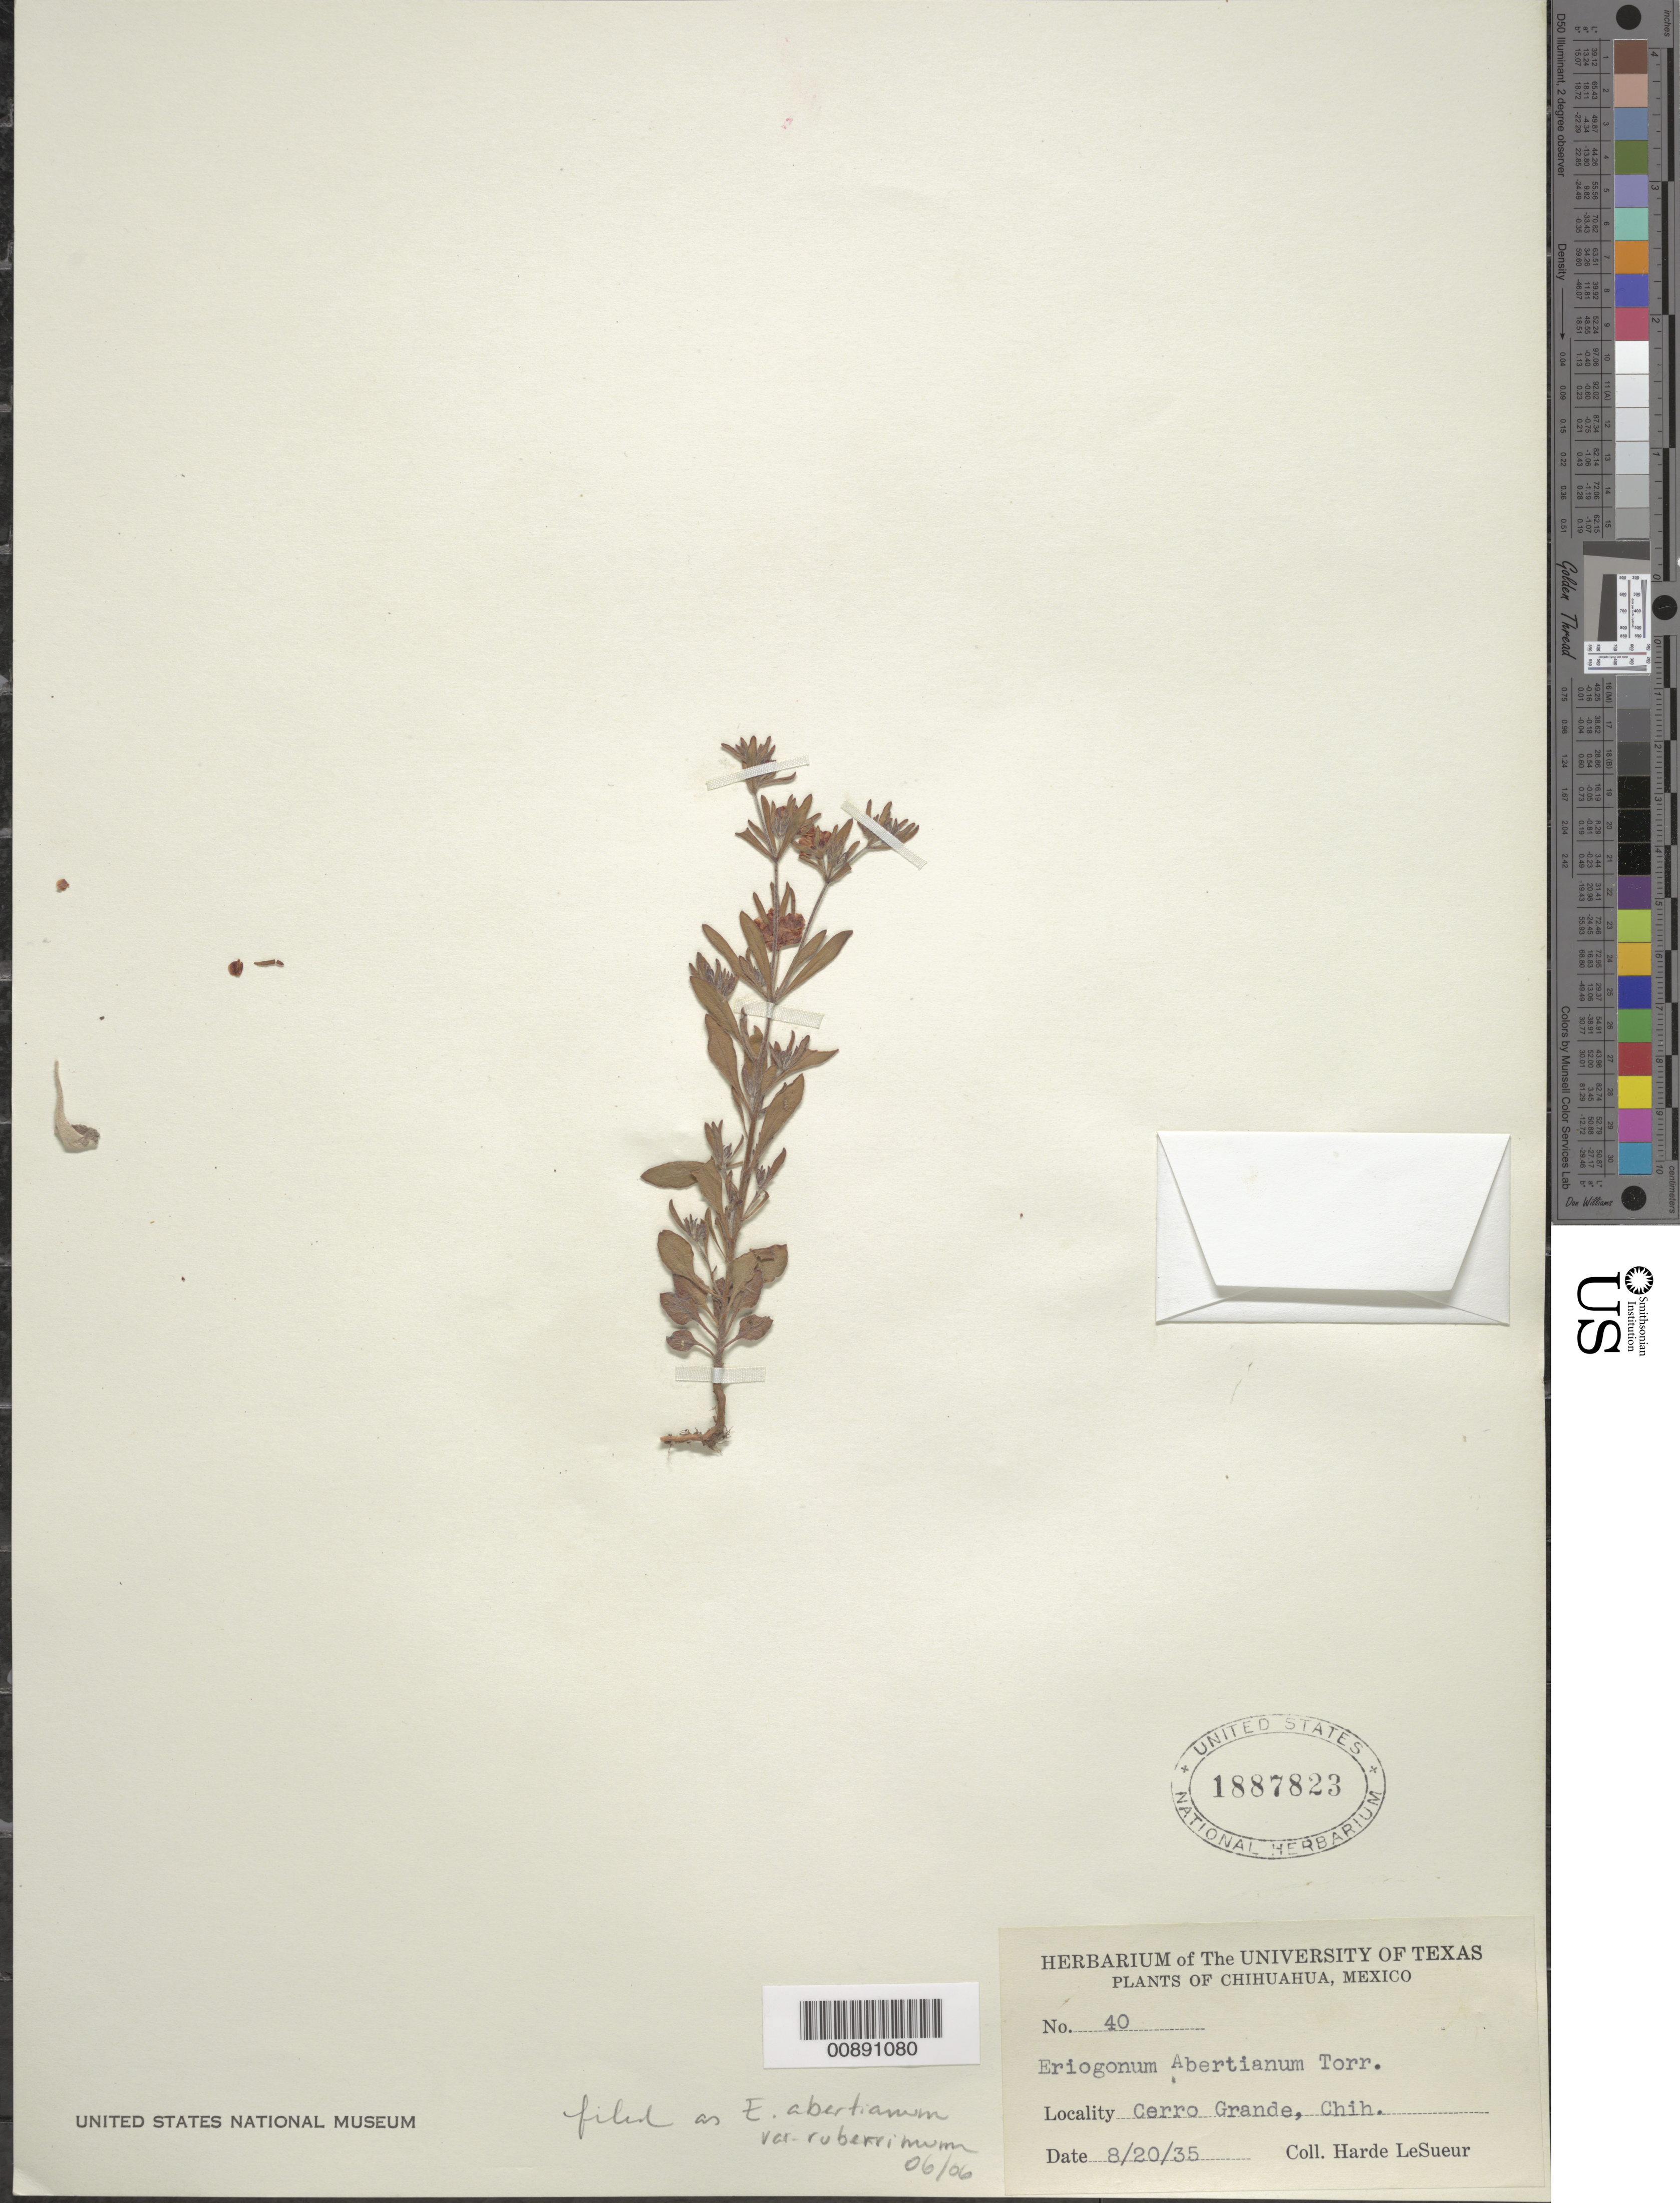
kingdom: Plantae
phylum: Tracheophyta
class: Magnoliopsida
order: Caryophyllales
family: Polygonaceae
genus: Eriogonum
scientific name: Eriogonum abertianum var. ruberrimum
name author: (Gand.) Gand.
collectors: D. H. LeSueur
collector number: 40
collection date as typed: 20 Aug 1935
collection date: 1935-08-20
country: Mexico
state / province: Chihuahua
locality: Cerro Grande, Chihuahua.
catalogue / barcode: US 1887823